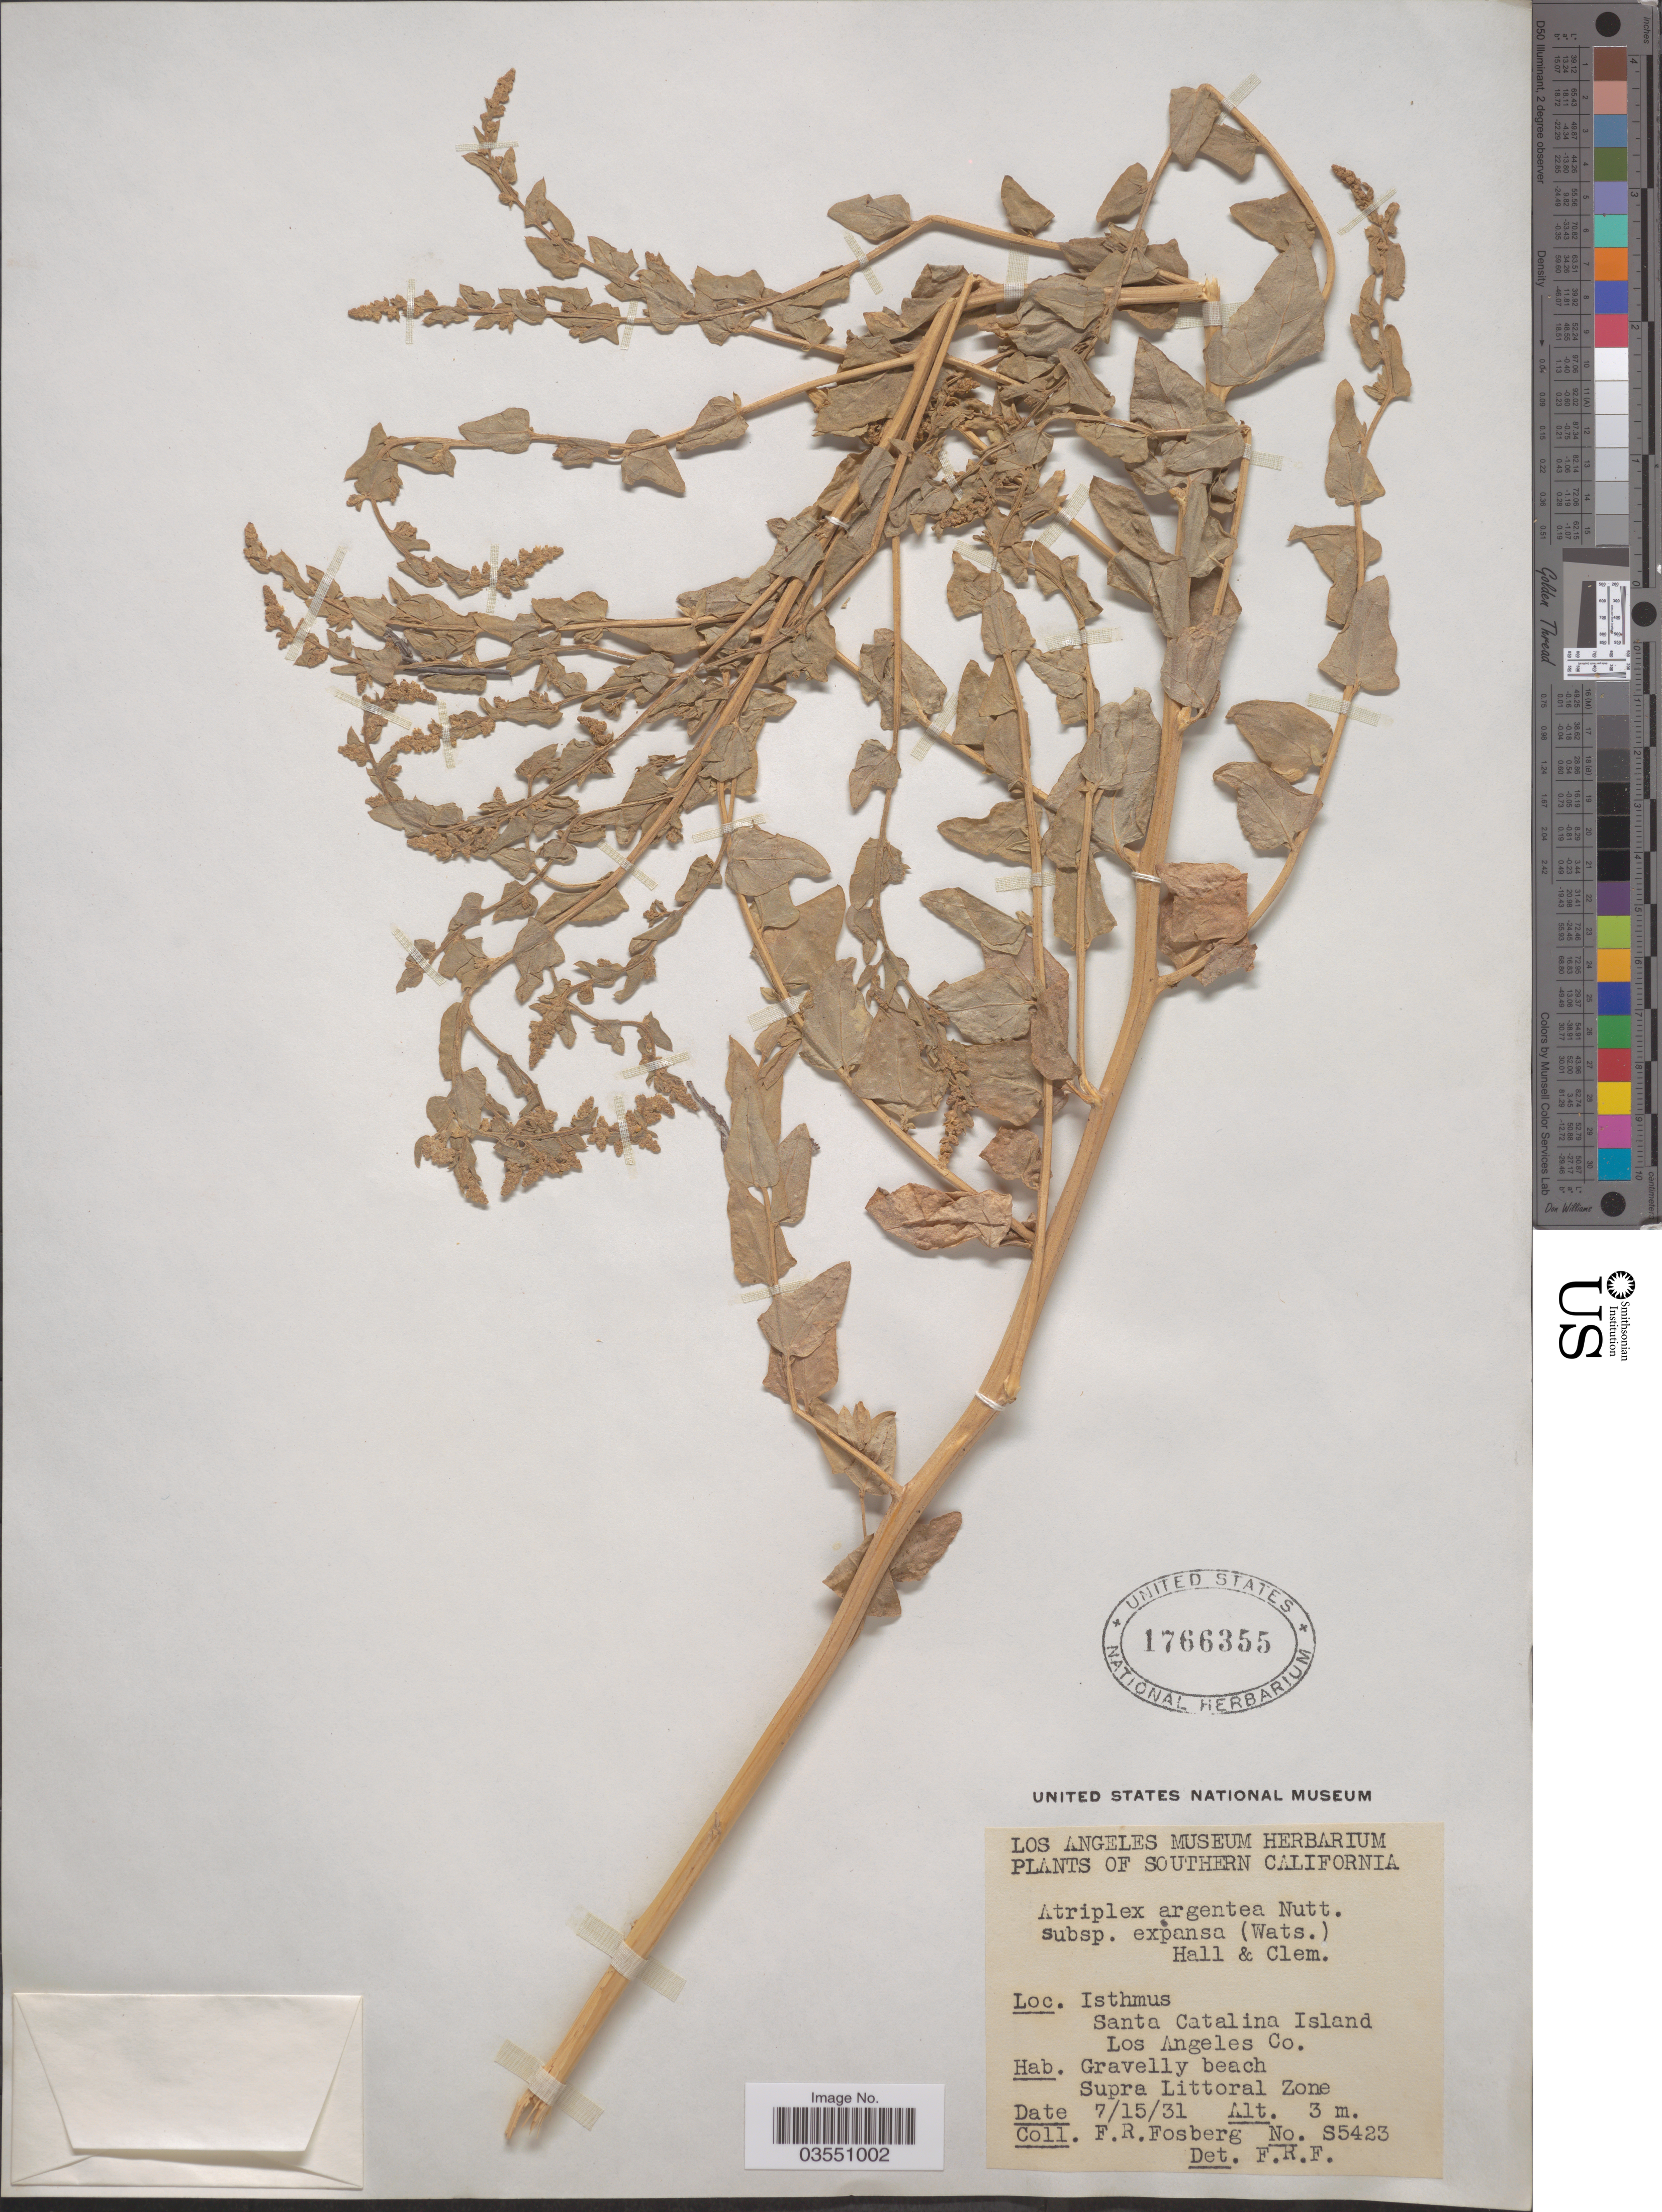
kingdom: Plantae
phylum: Tracheophyta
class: Magnoliopsida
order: Caryophyllales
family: Amaranthaceae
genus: Atriplex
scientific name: Atriplex argentea var. expansa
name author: (S. Watson) S.L. Welsh & Reveal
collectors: F. R. Fosberg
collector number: S5423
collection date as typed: Transcribed d/m/y: 15/7/31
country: United States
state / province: California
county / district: Los Angeles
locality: Southern California. Isthmus. Santa Catalina Island. Los Angeles Co. Supra Littoral Zone.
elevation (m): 3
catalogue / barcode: US 1766355